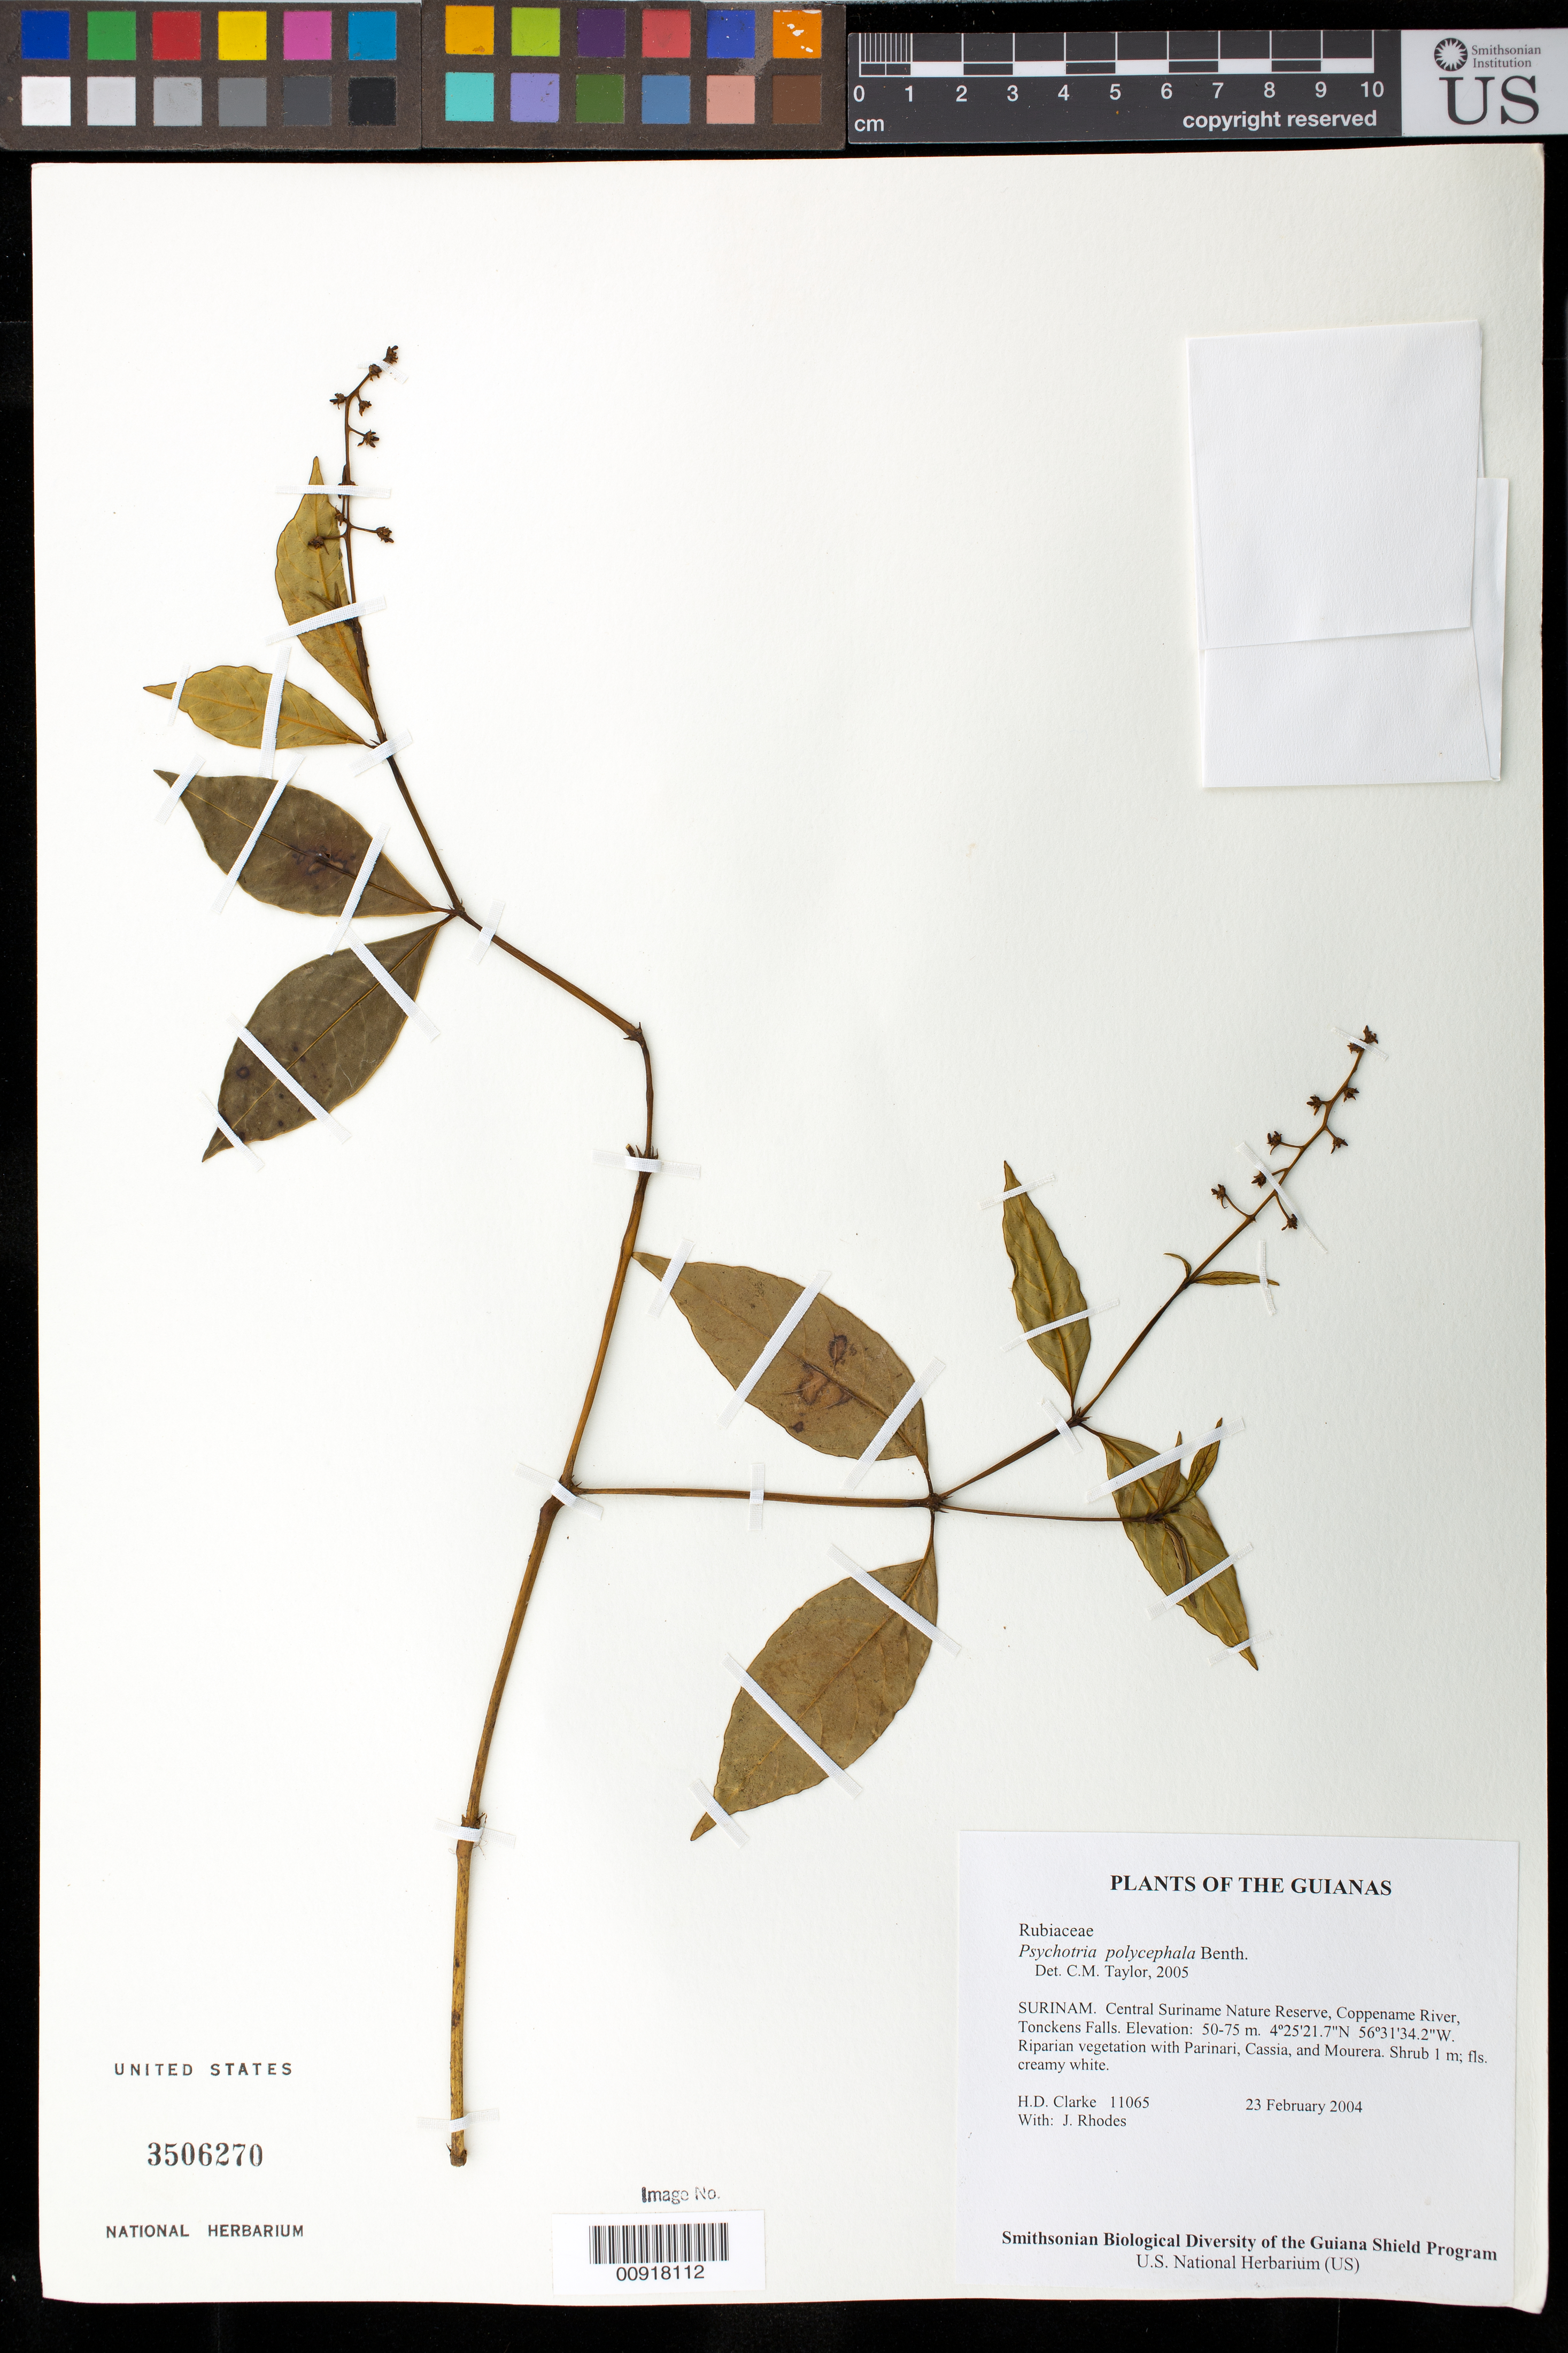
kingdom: Plantae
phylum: Tracheophyta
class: Magnoliopsida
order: Gentianales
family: Rubiaceae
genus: Palicourea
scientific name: Palicourea polycephala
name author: (Benth.) Delprete & J.H. Kirkbr.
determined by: Kirkbride, J. H., Jr.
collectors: H. D. Clarke & J. Rhodes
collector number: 11065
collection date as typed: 23 February 2004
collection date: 2004-02-23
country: Suriname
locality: Central Suriname Nature Reserve, Coppename River, Tonckens Falls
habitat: Riparian vegetation with Parinari, Cassia, and Mourera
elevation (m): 50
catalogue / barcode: US 3506270